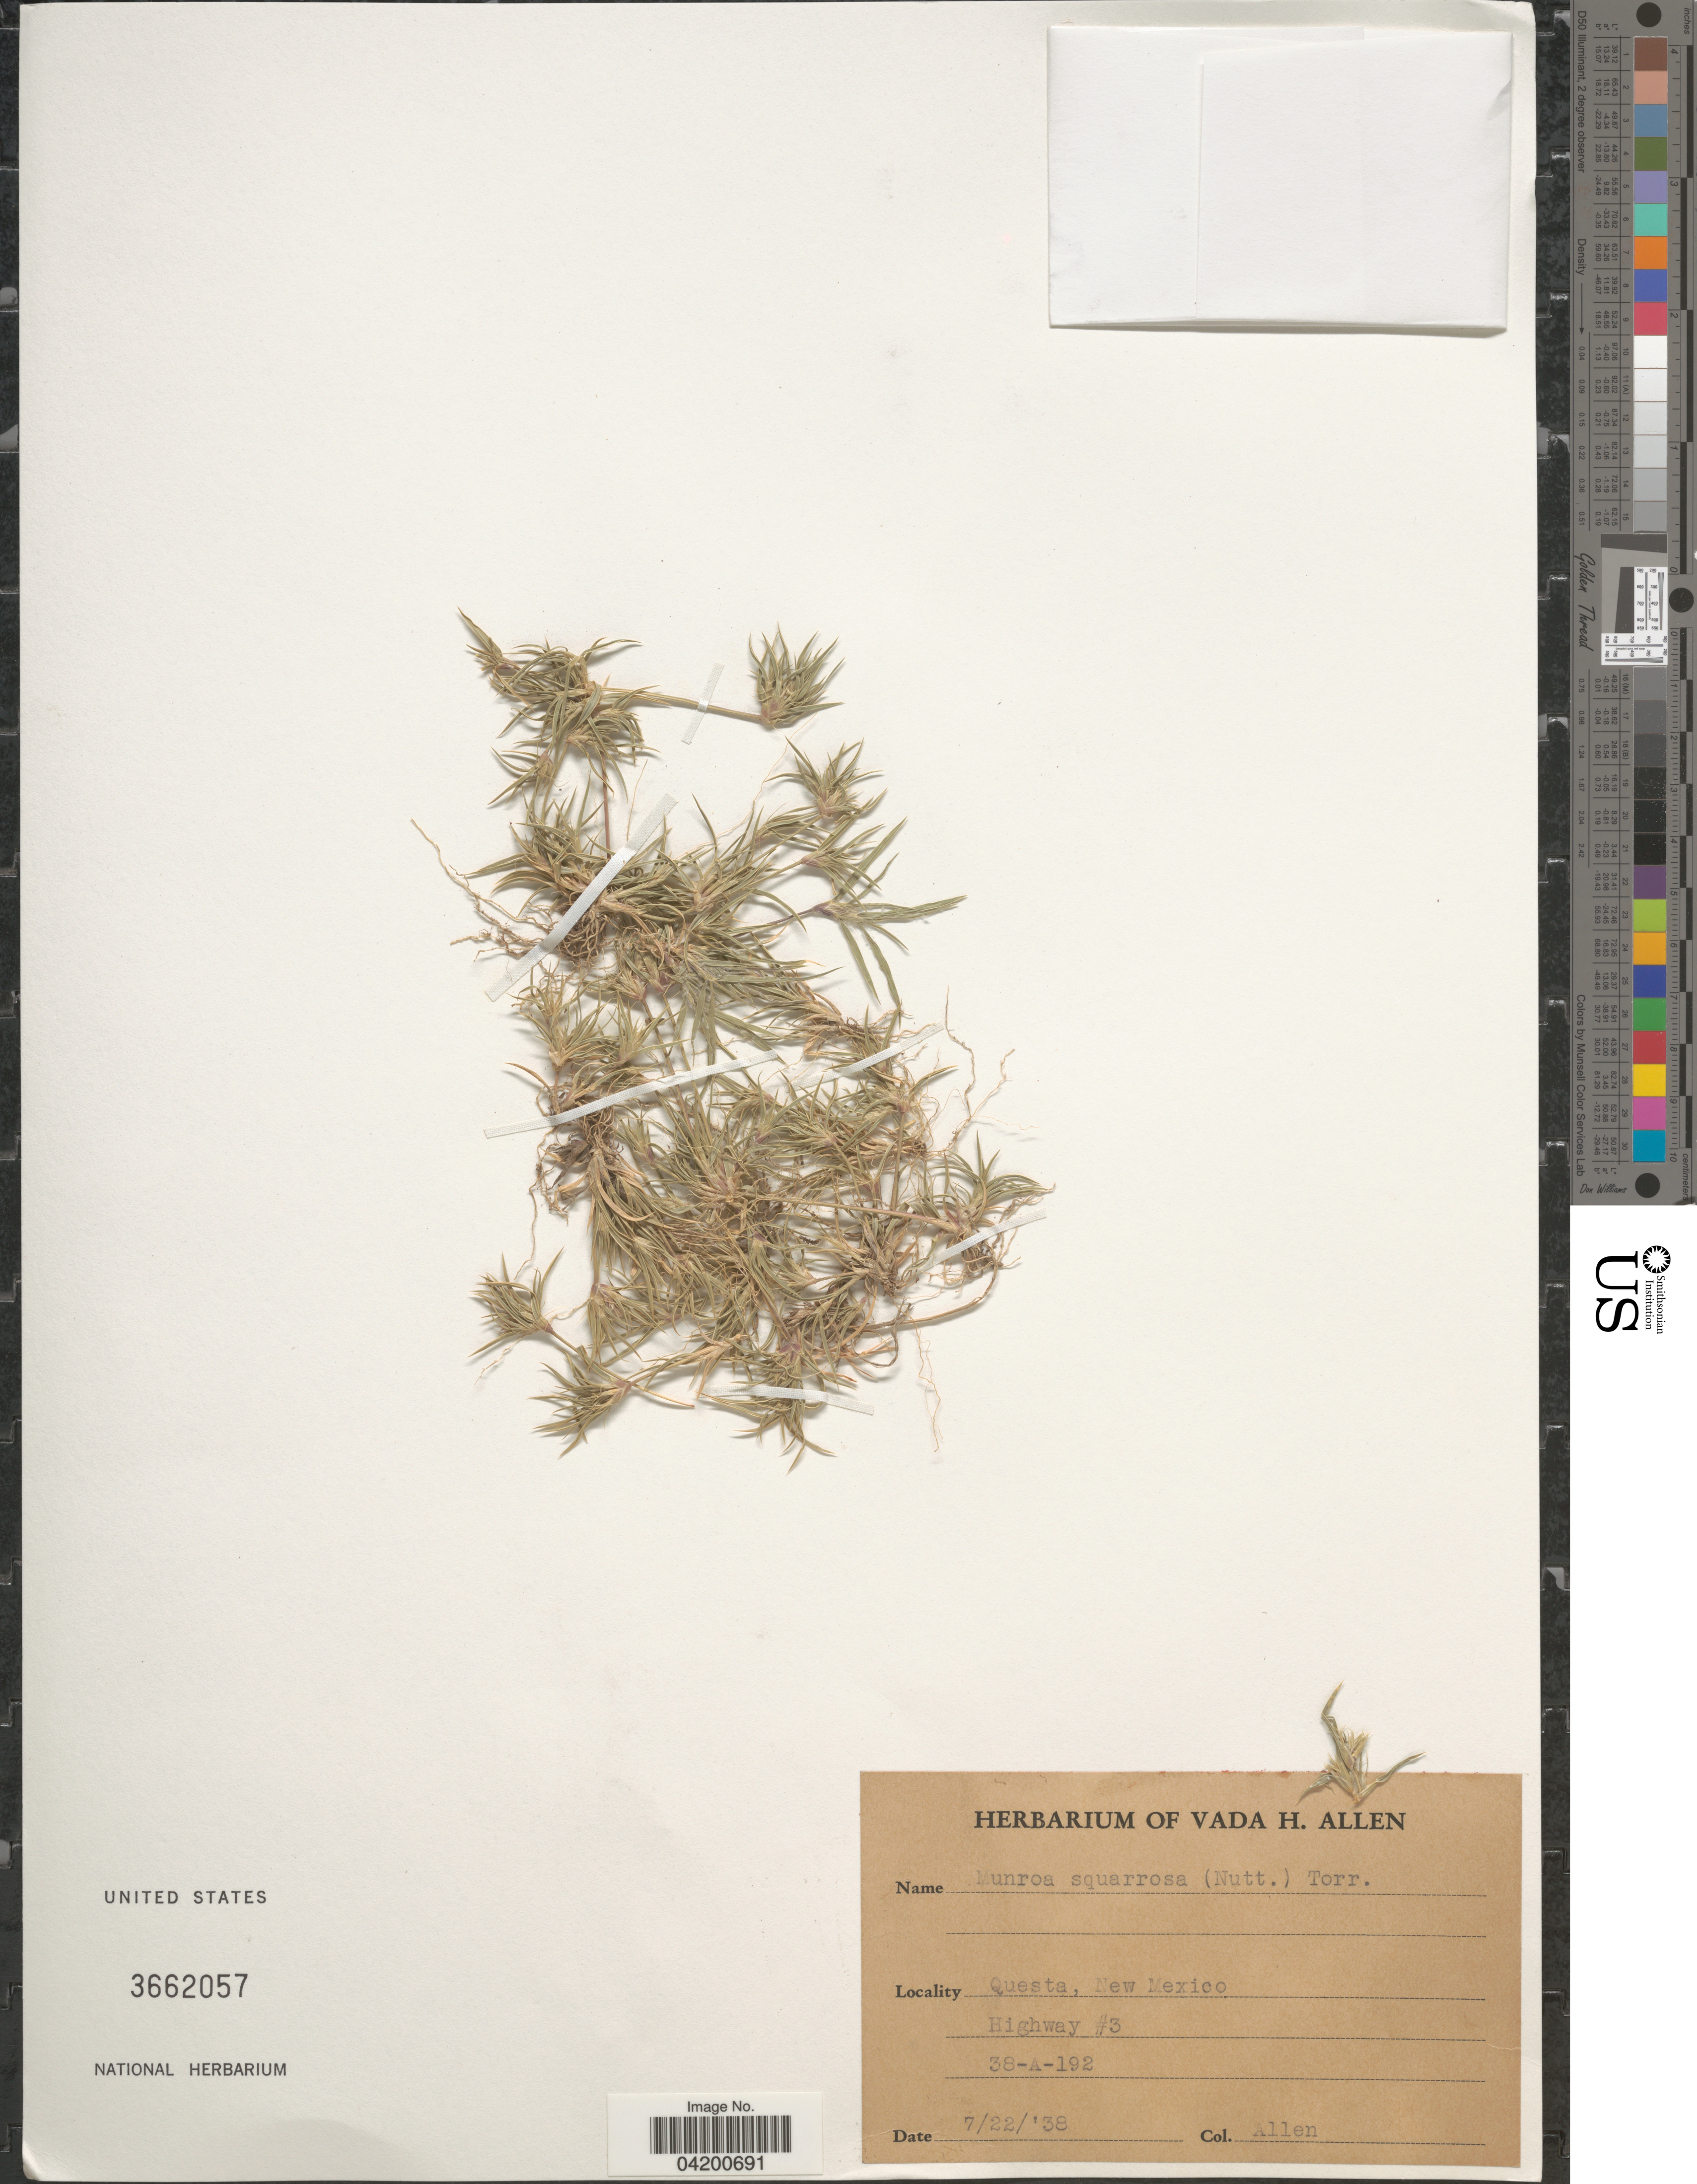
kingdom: Plantae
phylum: Tracheophyta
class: Liliopsida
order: Poales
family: Poaceae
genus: Munroa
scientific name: Munroa squarrosa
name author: (Nutt.) Torr.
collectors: V. Allen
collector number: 38-A-192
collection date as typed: Transcribed d/m/y: 22/7/38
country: United States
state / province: New Mexico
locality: Questa. Highway #3.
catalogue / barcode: US 3662057